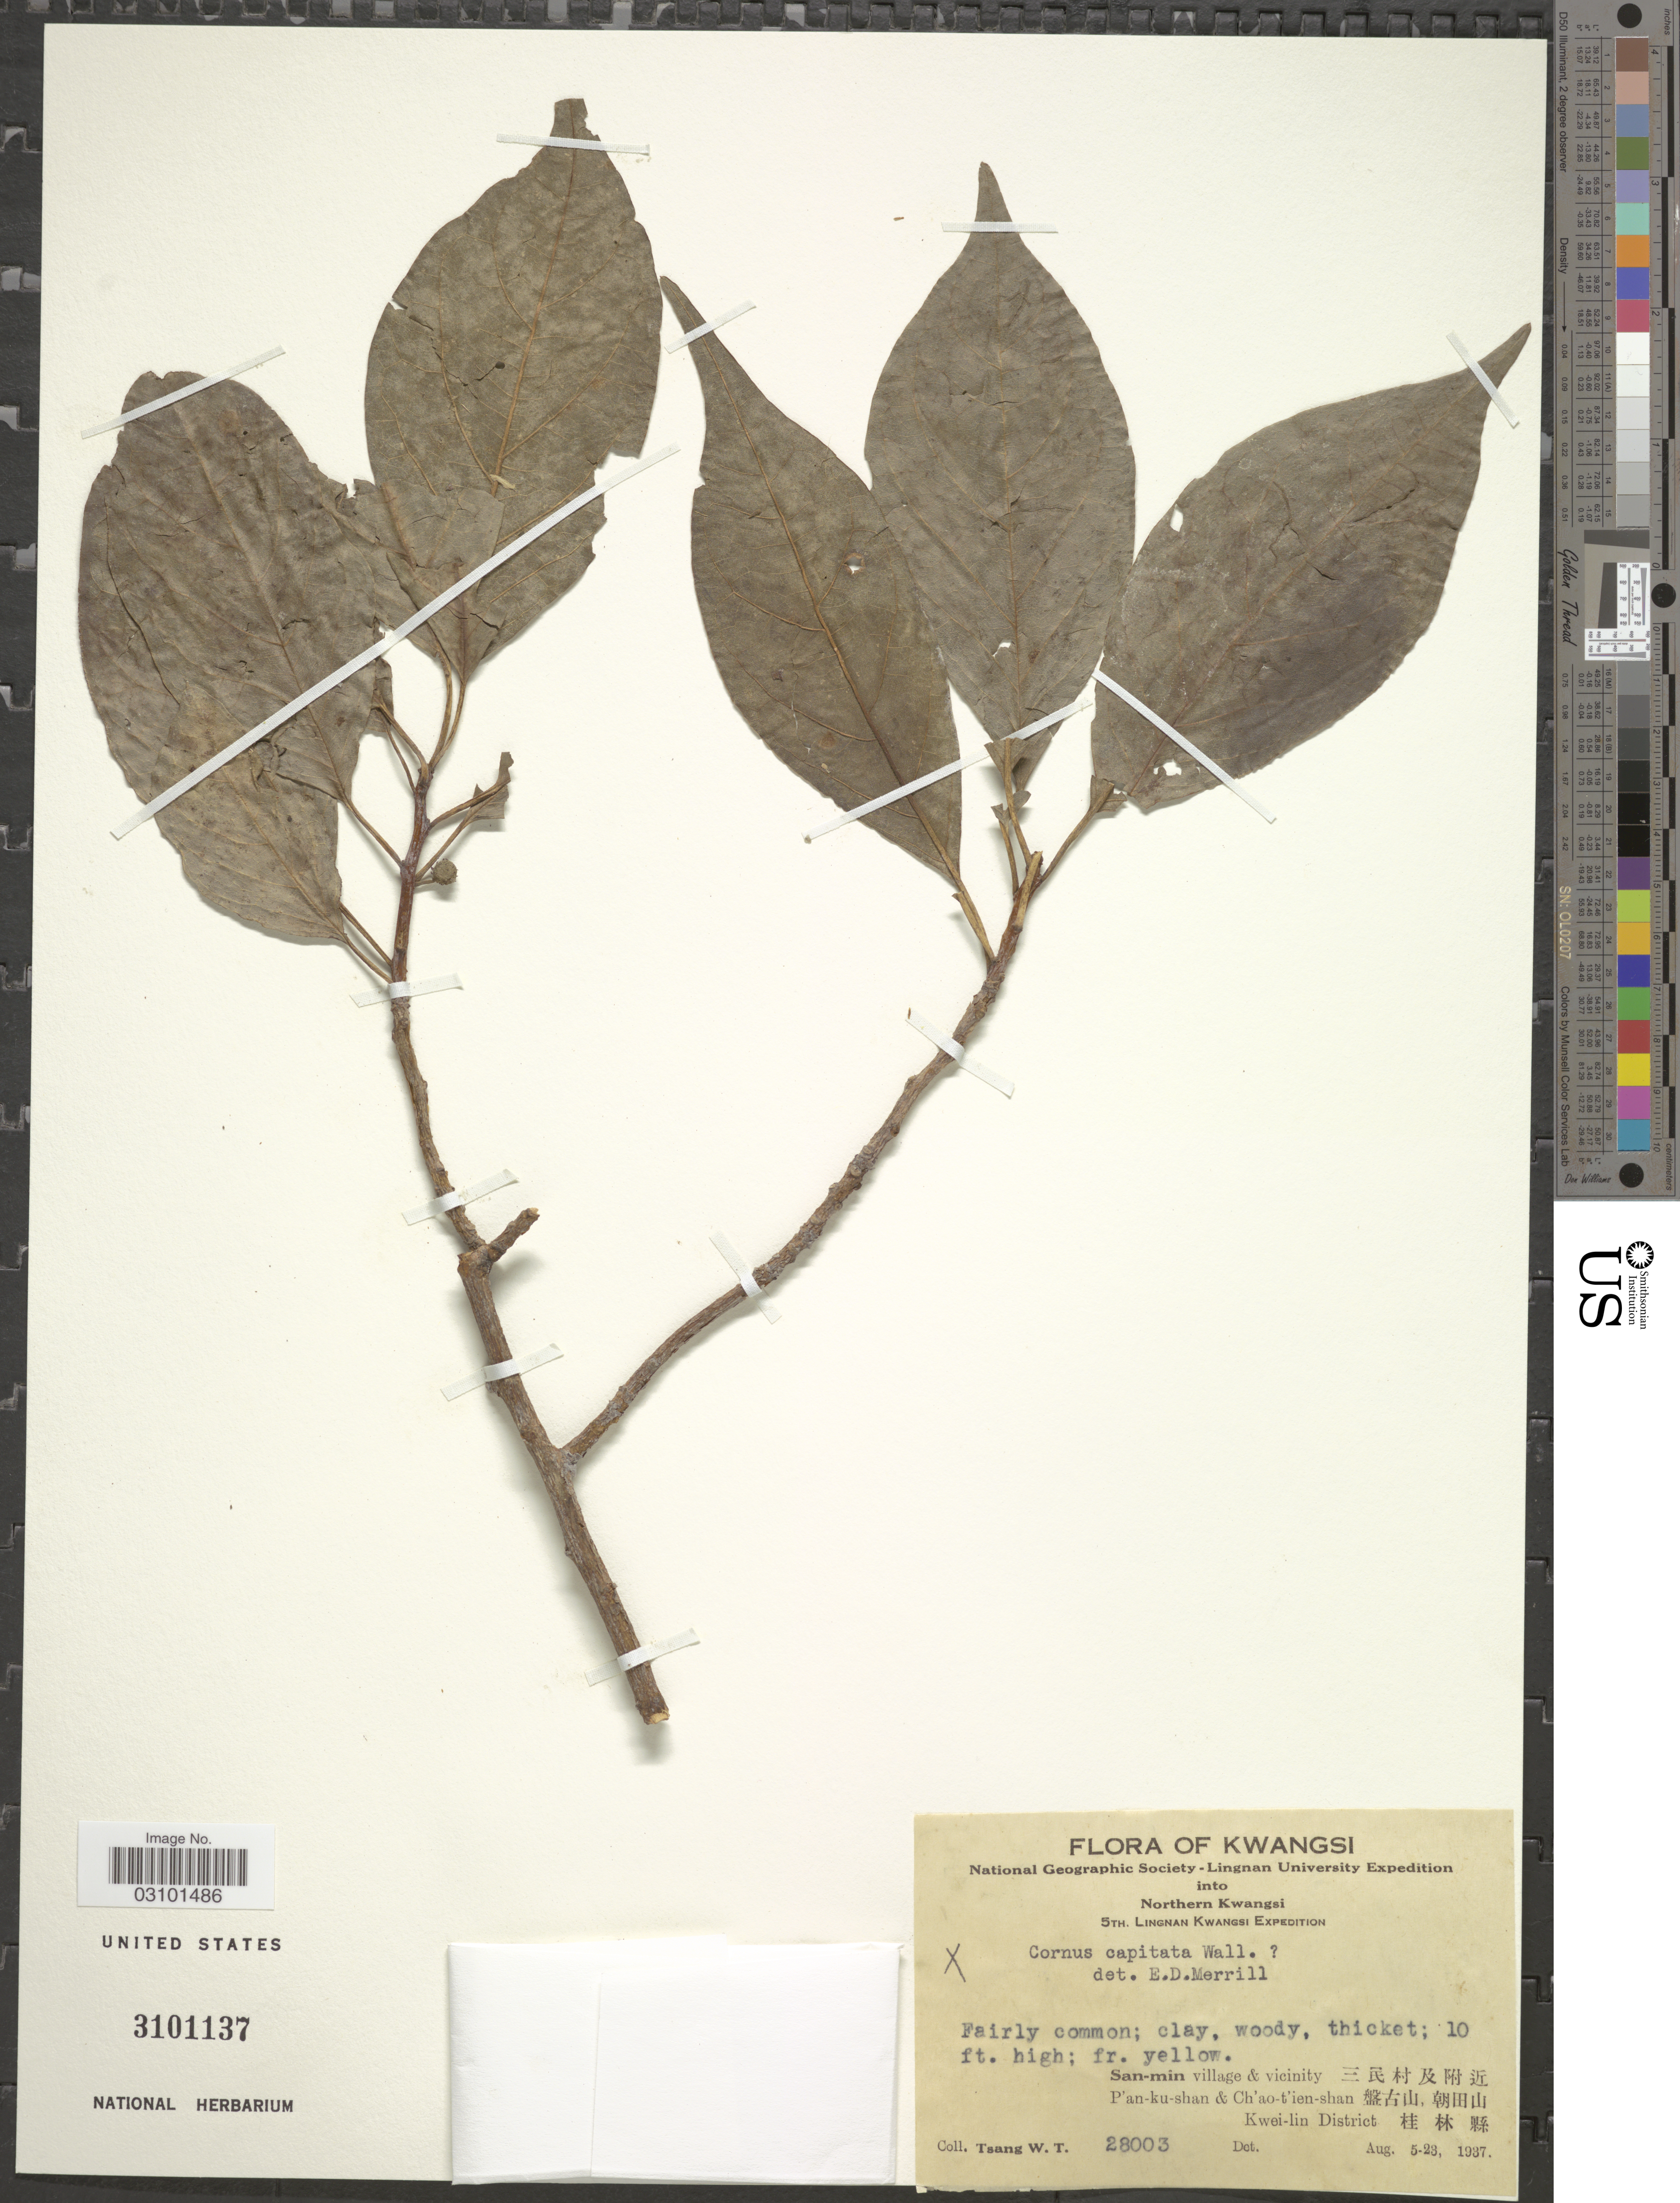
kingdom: Plantae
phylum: Tracheophyta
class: Magnoliopsida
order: Cornales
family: Cornaceae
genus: Cornus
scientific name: Cornus capitata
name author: Wall.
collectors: W. T. Tsang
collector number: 28003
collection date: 1937-08-05/1937-08-23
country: China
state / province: Guangxi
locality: Kwangsi. Northern Kwangsi, San-min village & vicinity. P'an-ku-shan & Ch'ao-t'ien-shan, Kwei-lin District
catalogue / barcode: US 3101137